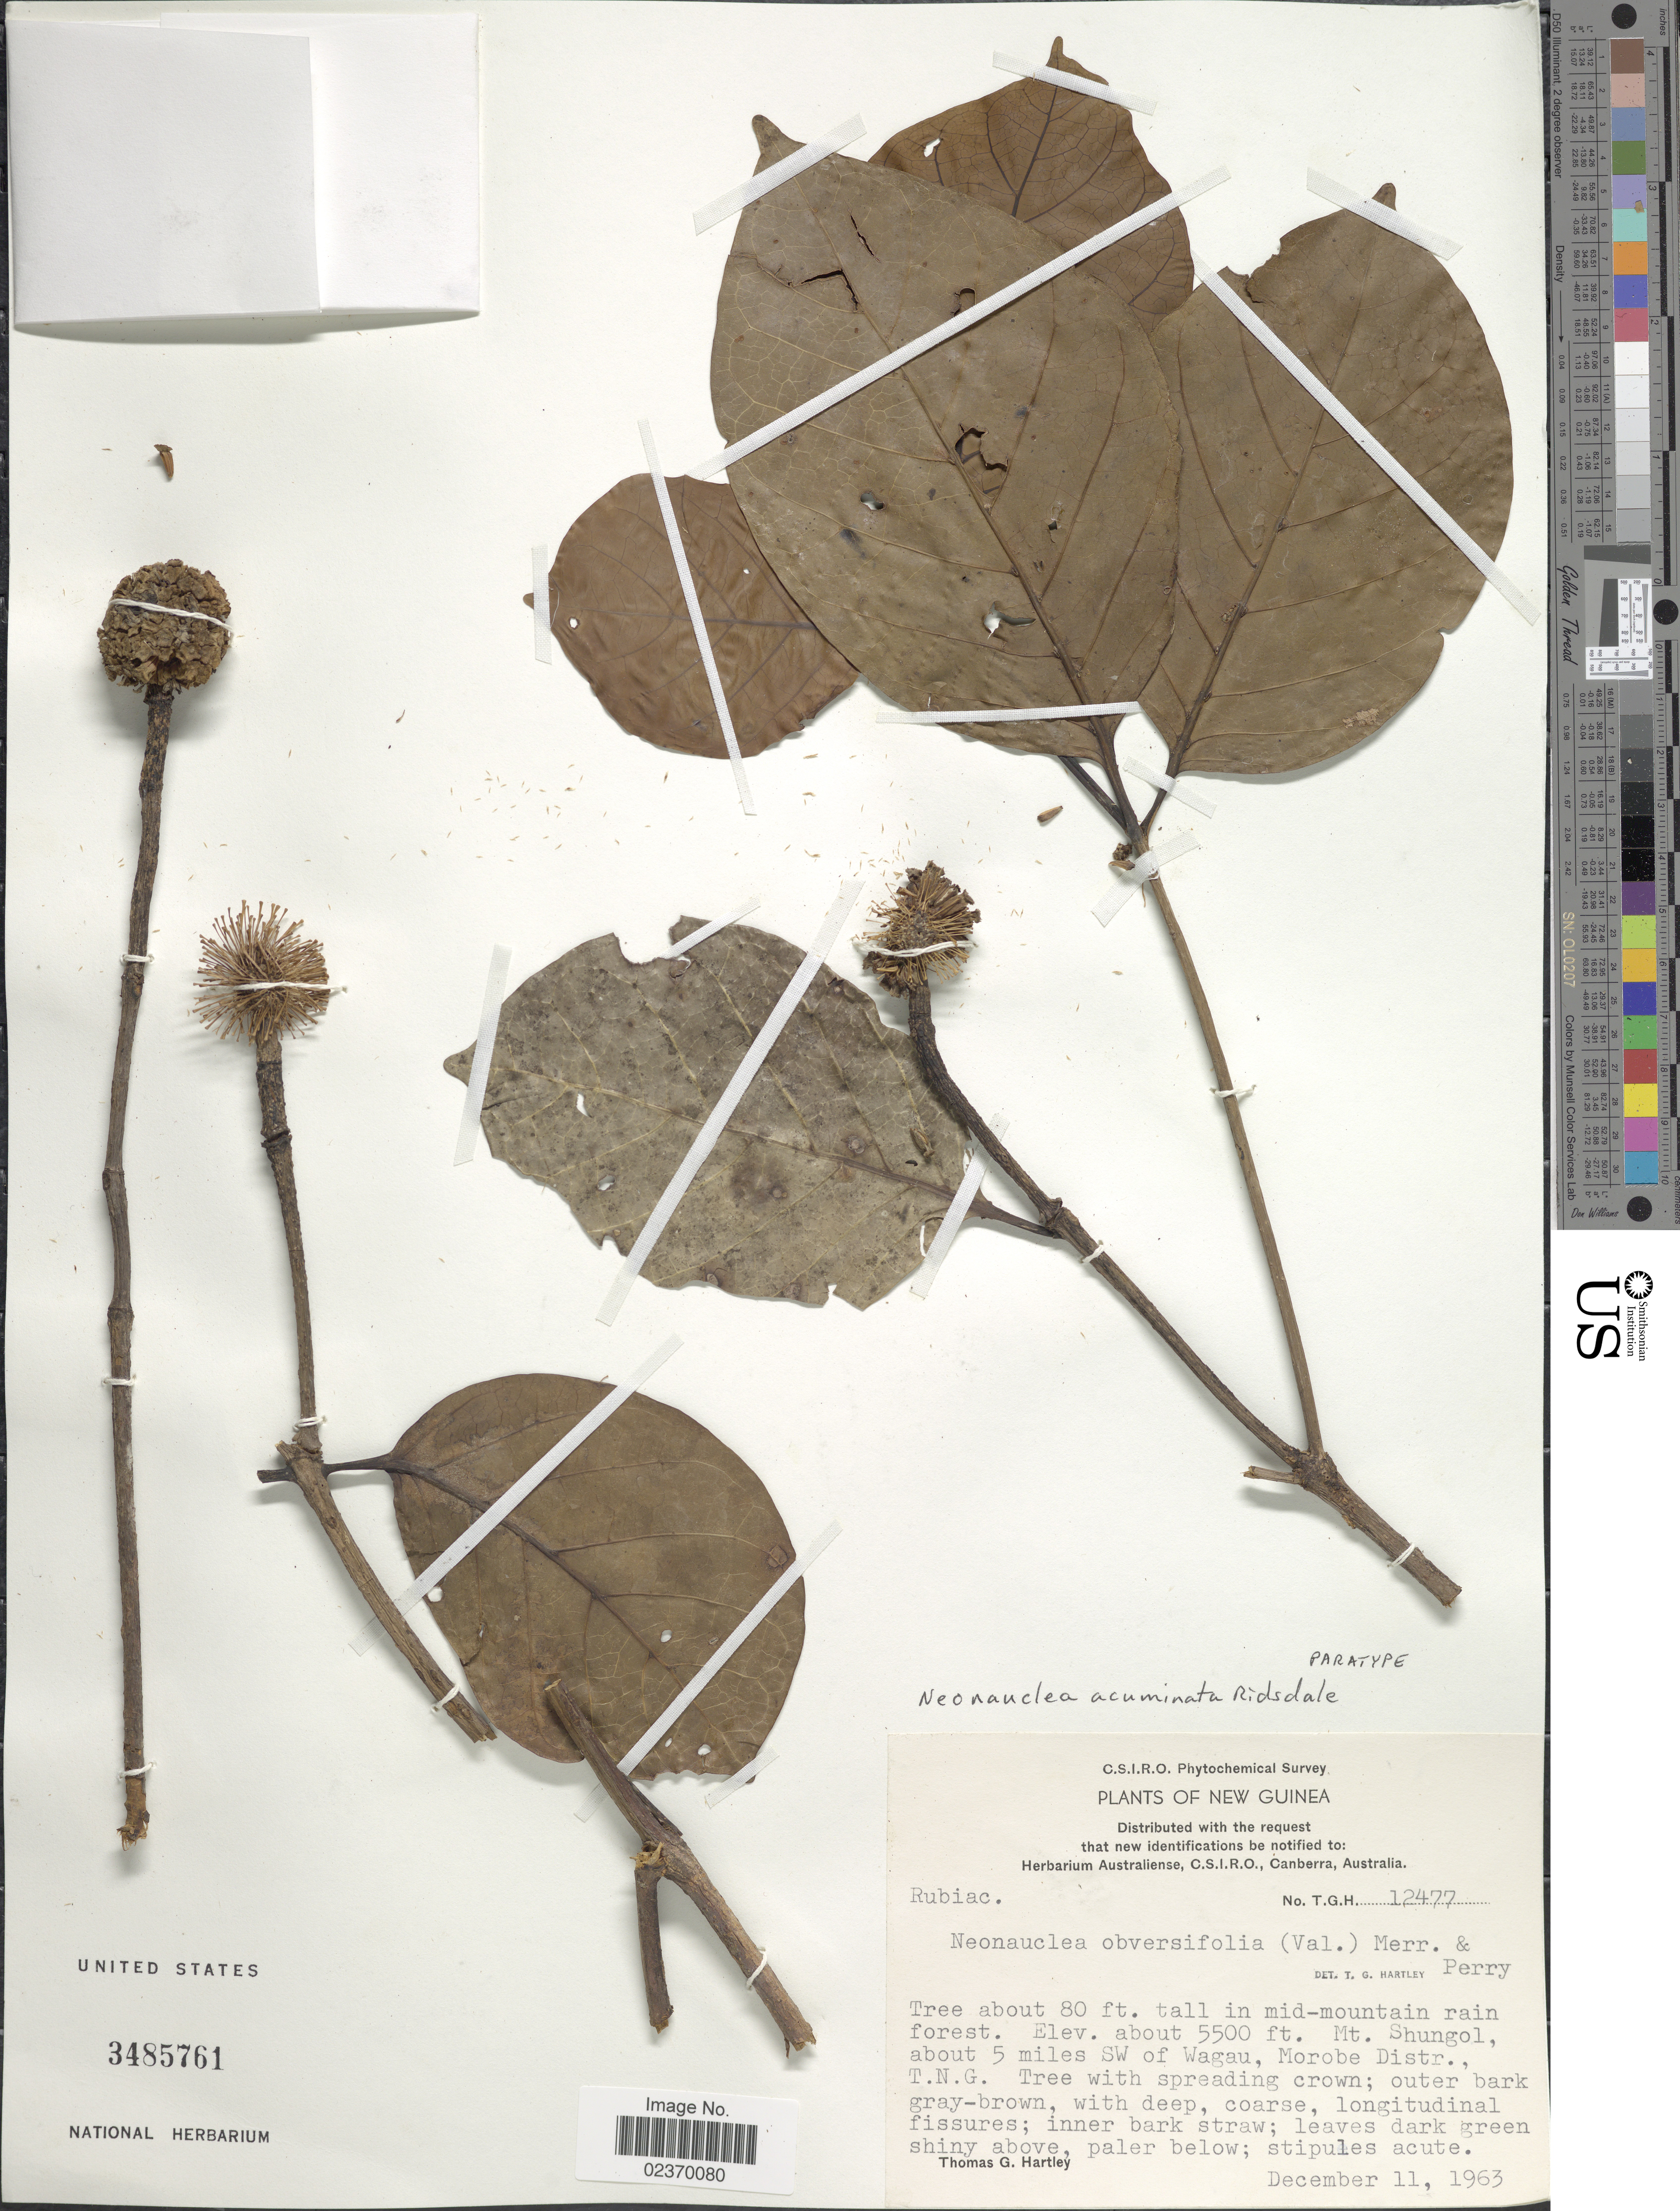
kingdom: Plantae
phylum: Tracheophyta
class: Magnoliopsida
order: Gentianales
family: Rubiaceae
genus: Neonauclea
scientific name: Neonauclea acuminata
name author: Ridsdale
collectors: T. G. Hartley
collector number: T.G.H. 12477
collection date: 1963-12-11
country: Papua New Guinea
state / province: Morobe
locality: New Guinea, Mt Shungol, about 5 miles SW of Wagau, Morobe Distr., T.N.G.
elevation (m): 1676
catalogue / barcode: US 3485761